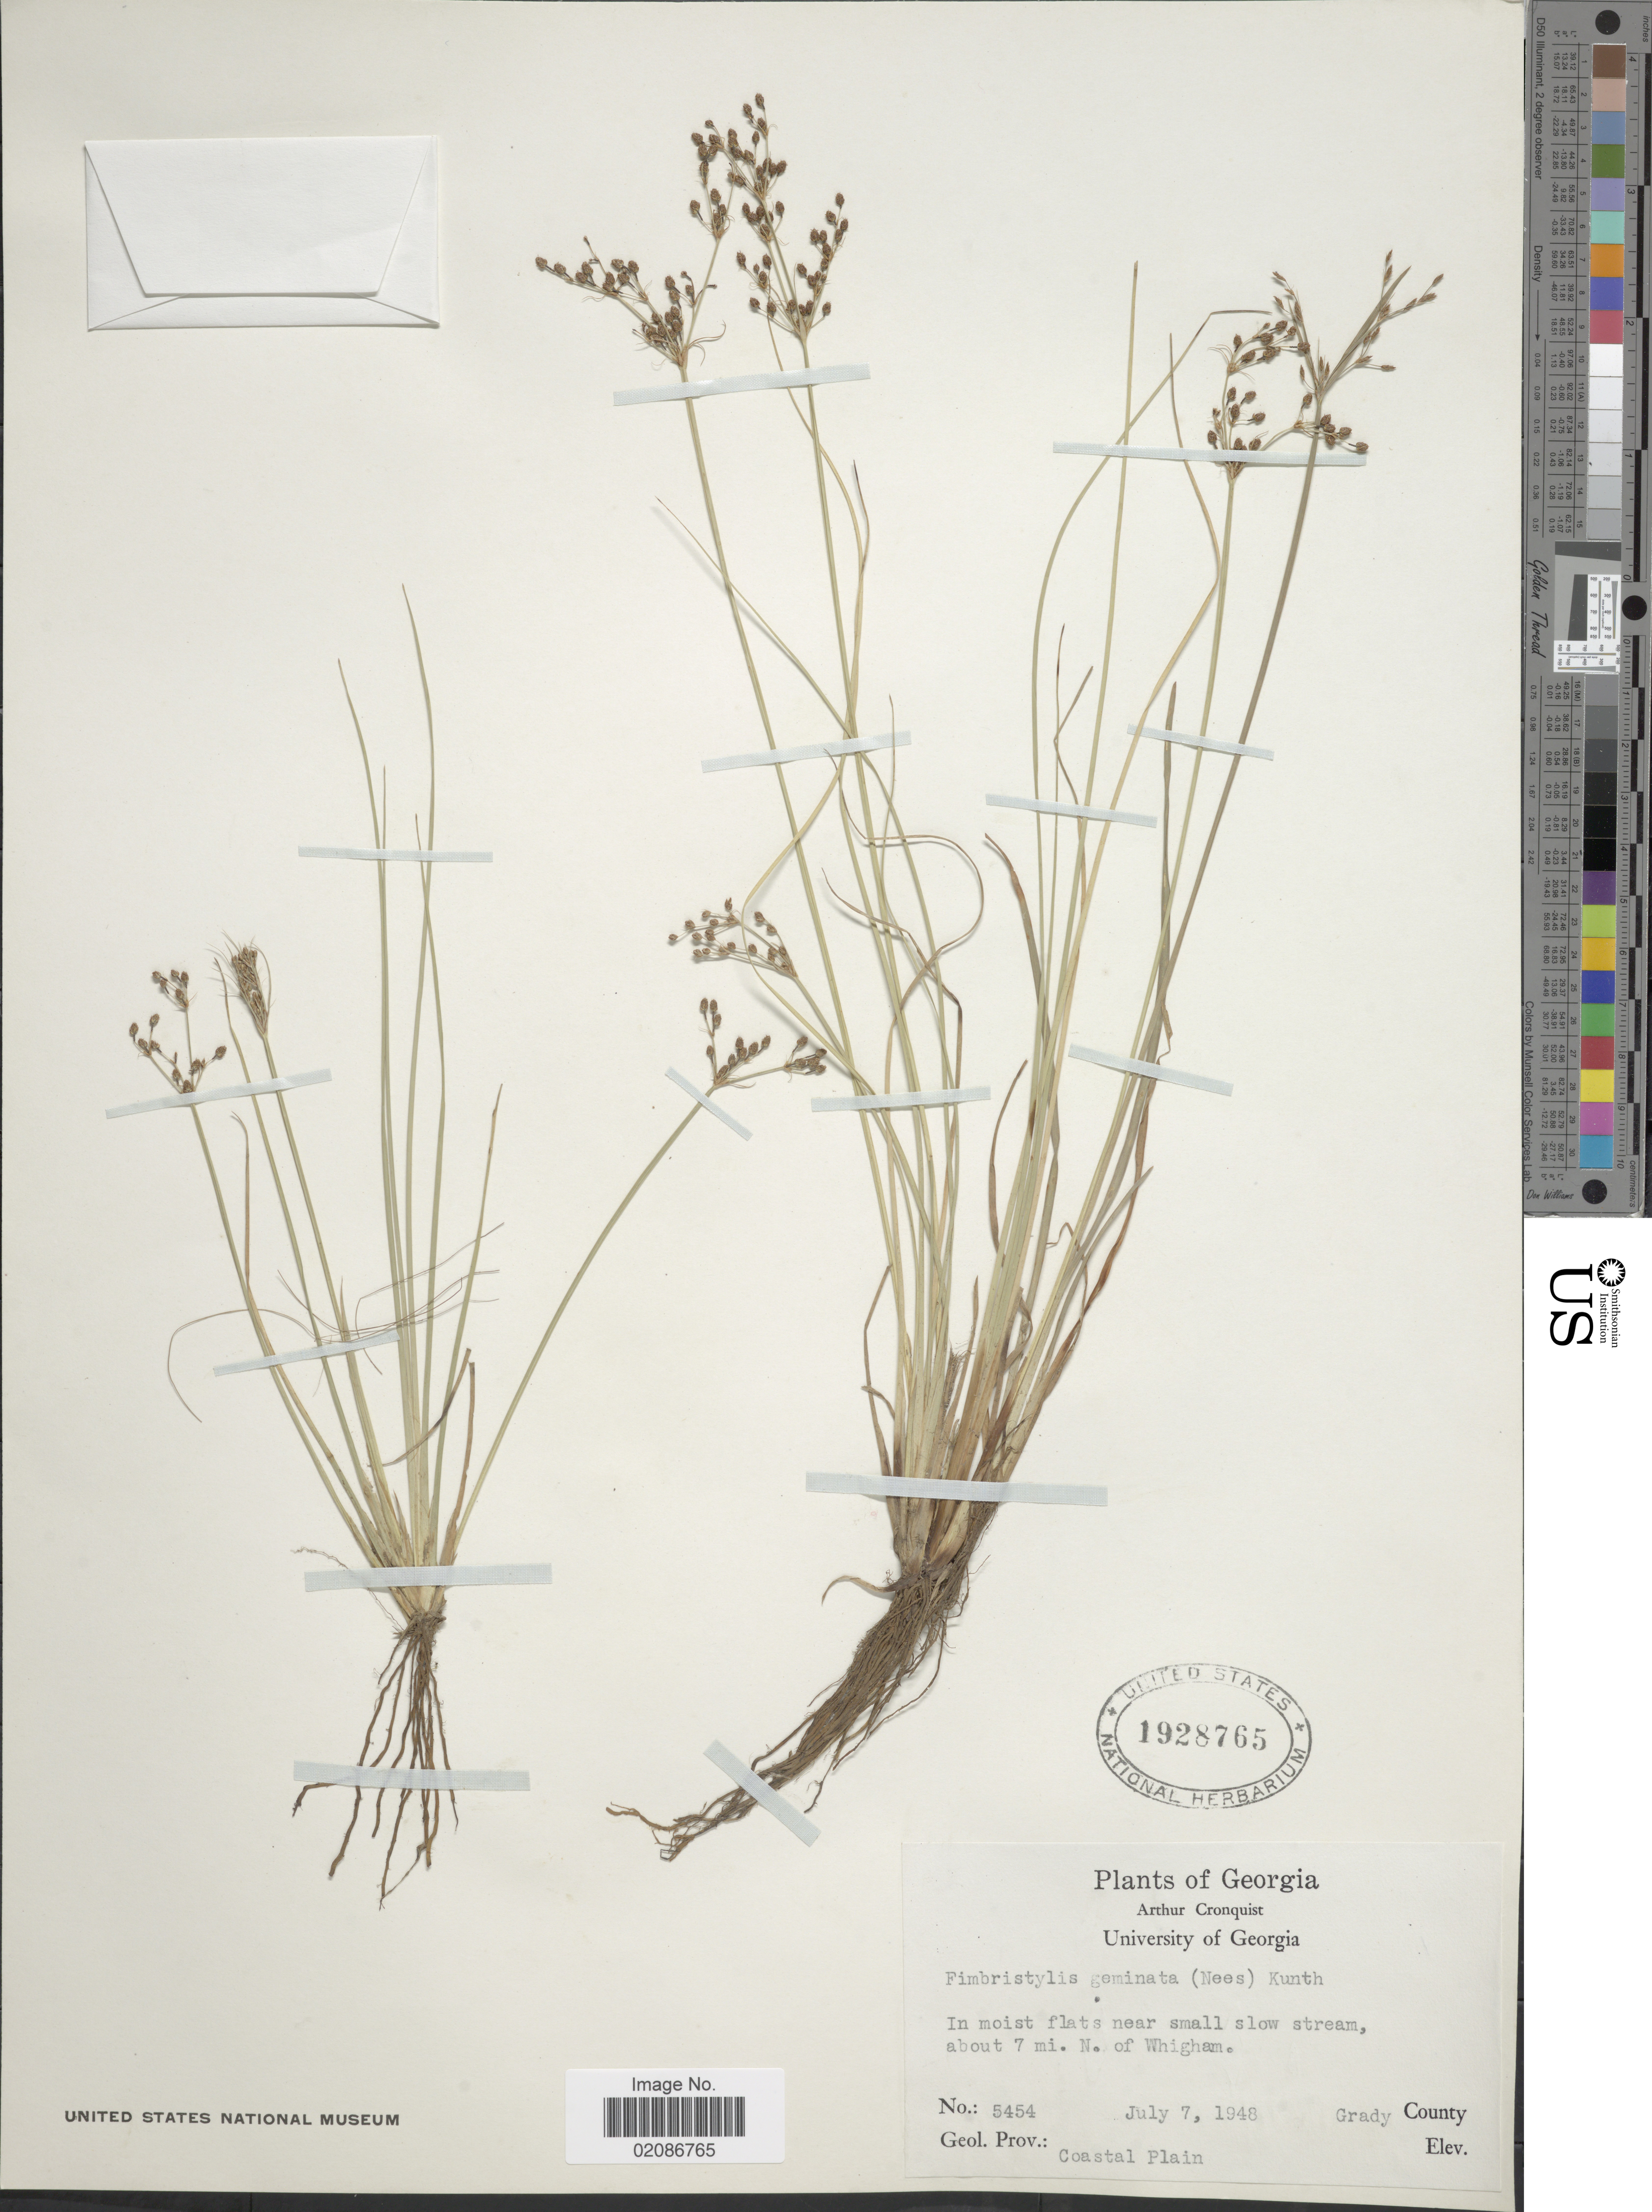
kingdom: Plantae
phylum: Tracheophyta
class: Liliopsida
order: Poales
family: Cyperaceae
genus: Fimbristylis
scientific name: Fimbristylis littoralis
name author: Gaudich.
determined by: Strong, M. T., (US), Smithsonian Institution - National Museum of Natural History (UNITED STATES)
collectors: A. J. Cronquist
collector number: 5454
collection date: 1948-07-07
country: United States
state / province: Georgia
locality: In moist flats near small slow stream, about 7 mi. N. of Whigham. Grady County. Geol. Prov.: Coastal Plain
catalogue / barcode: US 1928765